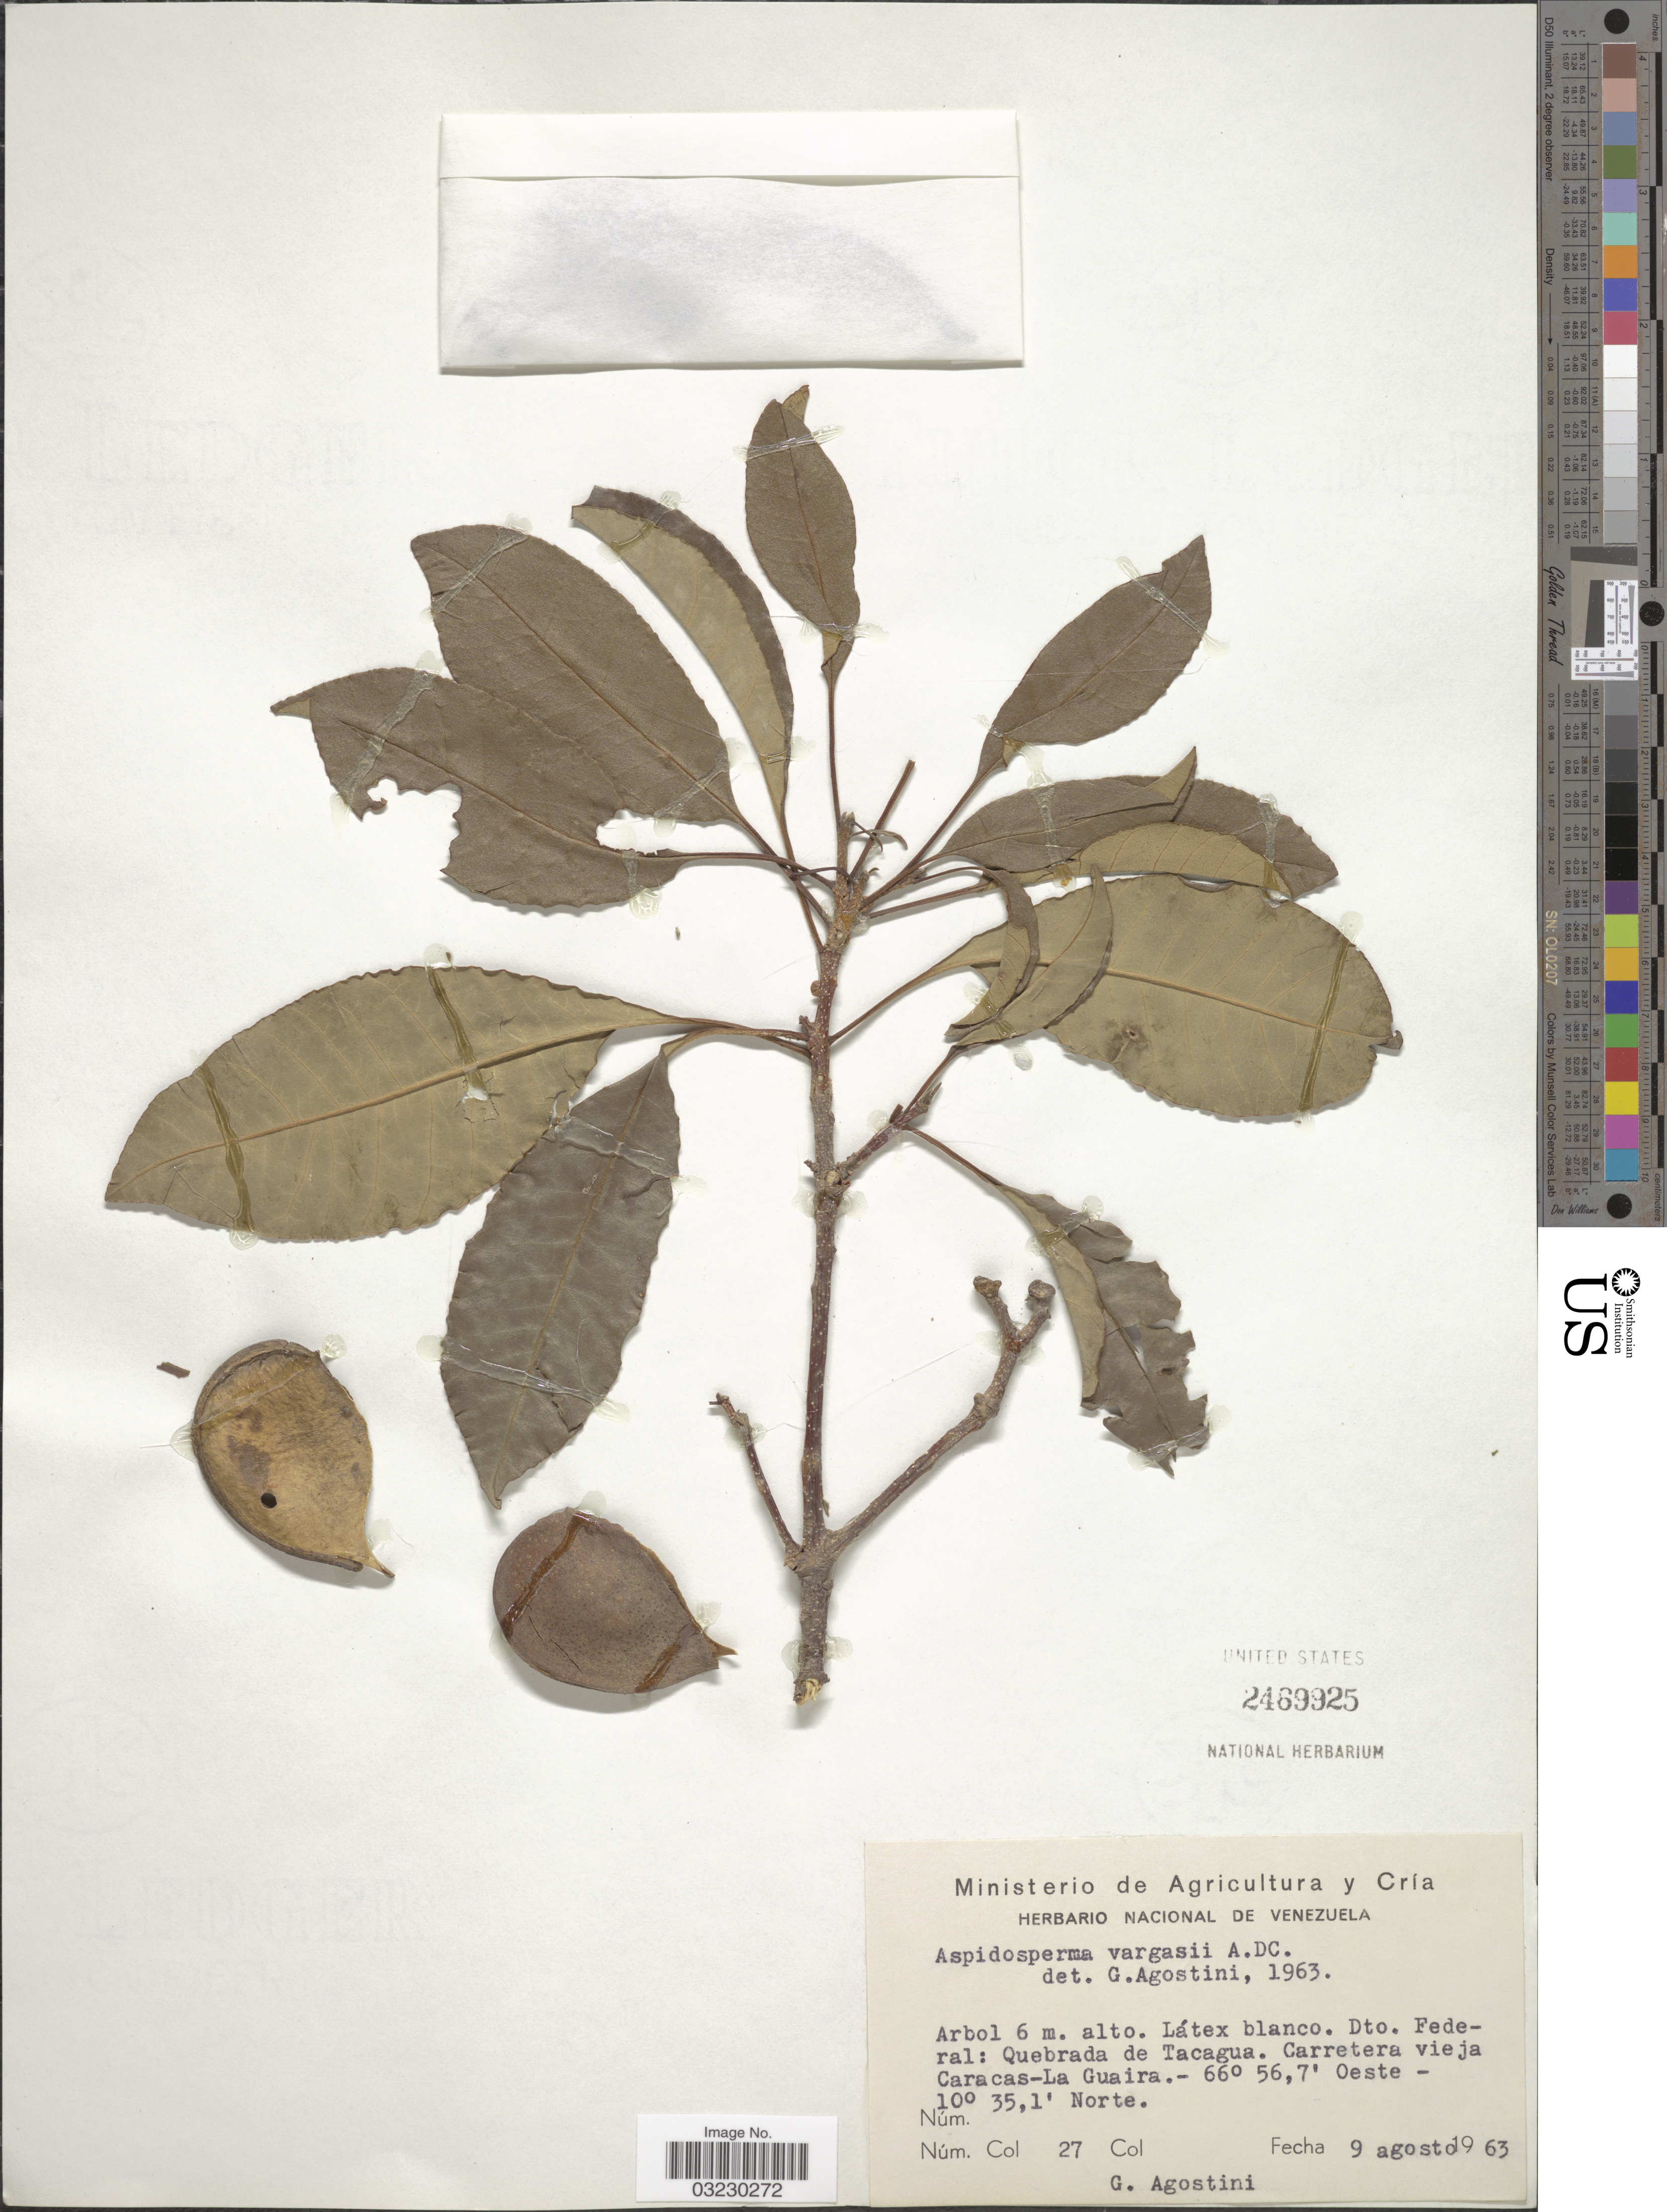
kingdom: Plantae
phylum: Tracheophyta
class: Magnoliopsida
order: Gentianales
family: Apocynaceae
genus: Aspidosperma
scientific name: Aspidosperma vargasii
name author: A. DC.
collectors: G. Agostini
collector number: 27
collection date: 1963-08-09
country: Venezuela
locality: Dto. Federal: Quebrada de Tacagua. Carretera vieja Caracas-La Guaira.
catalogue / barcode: US 2469925